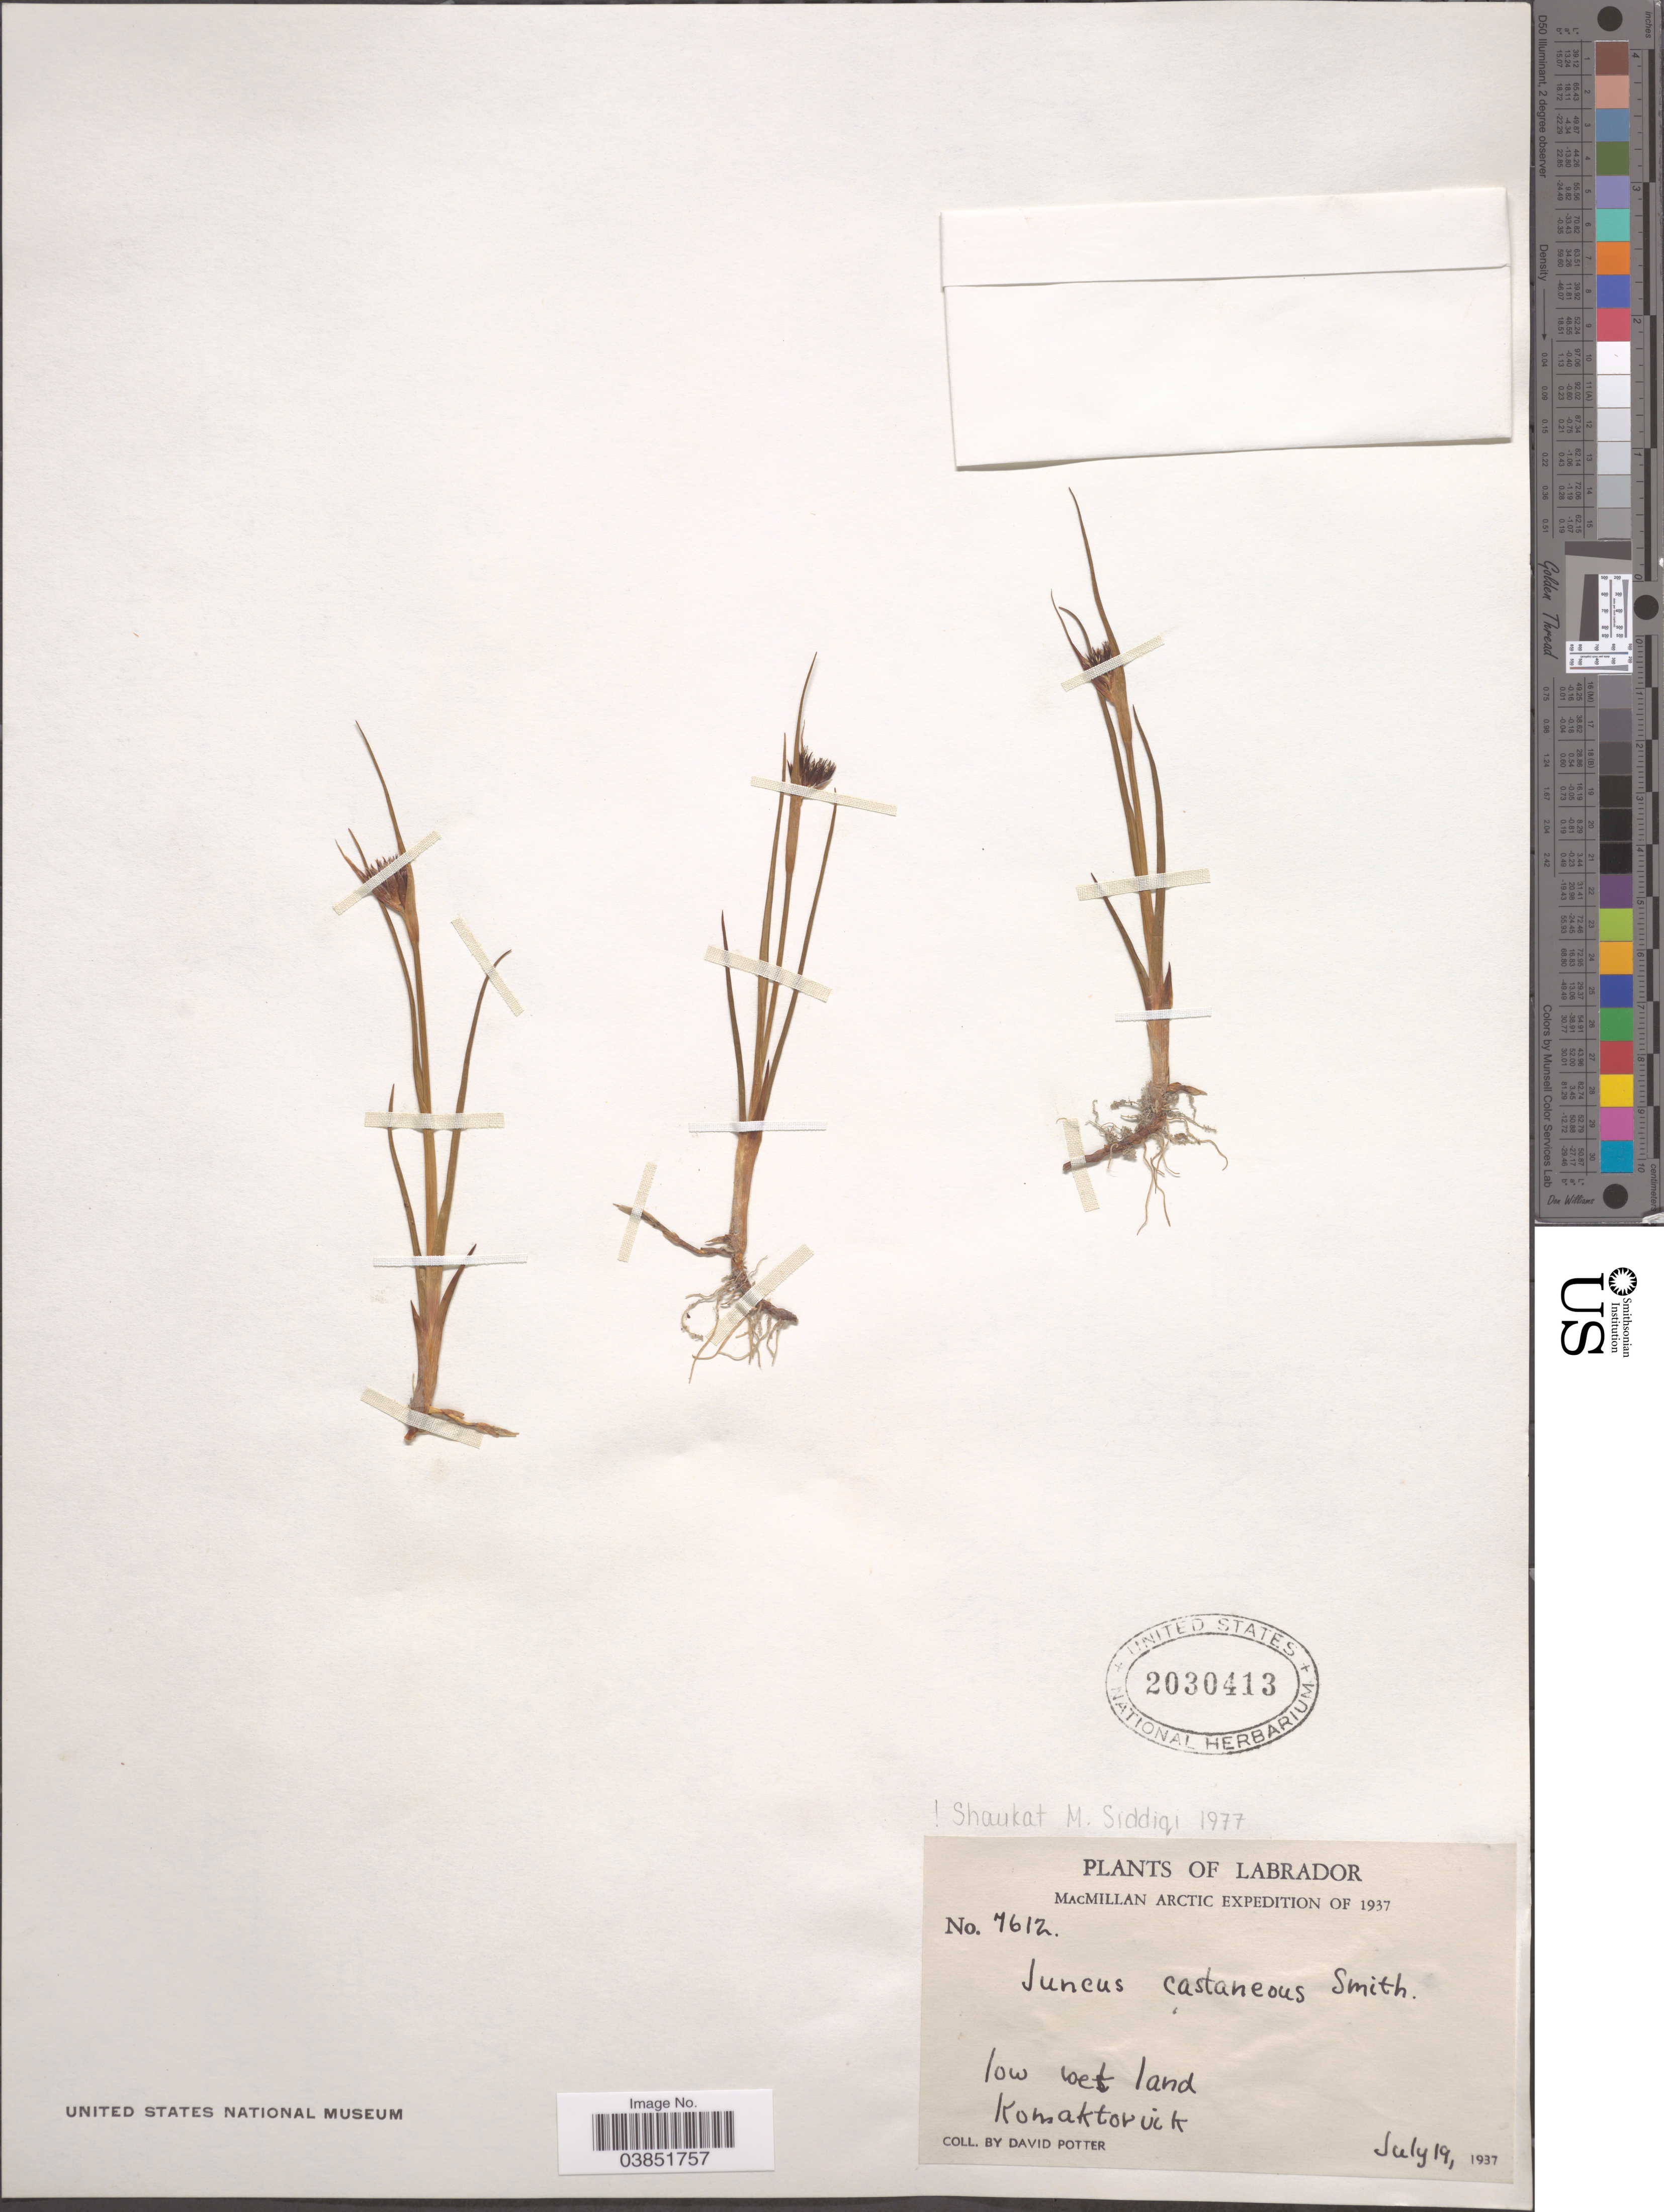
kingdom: Plantae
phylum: Tracheophyta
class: Liliopsida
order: Poales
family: Juncaceae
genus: Juncus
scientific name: Juncus castaneus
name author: Sm.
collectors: D. Potter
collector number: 7612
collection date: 1937-07-19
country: Canada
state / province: Newfoundland and Labrador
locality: Labrador. Komaktovuik.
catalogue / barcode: US 2030413